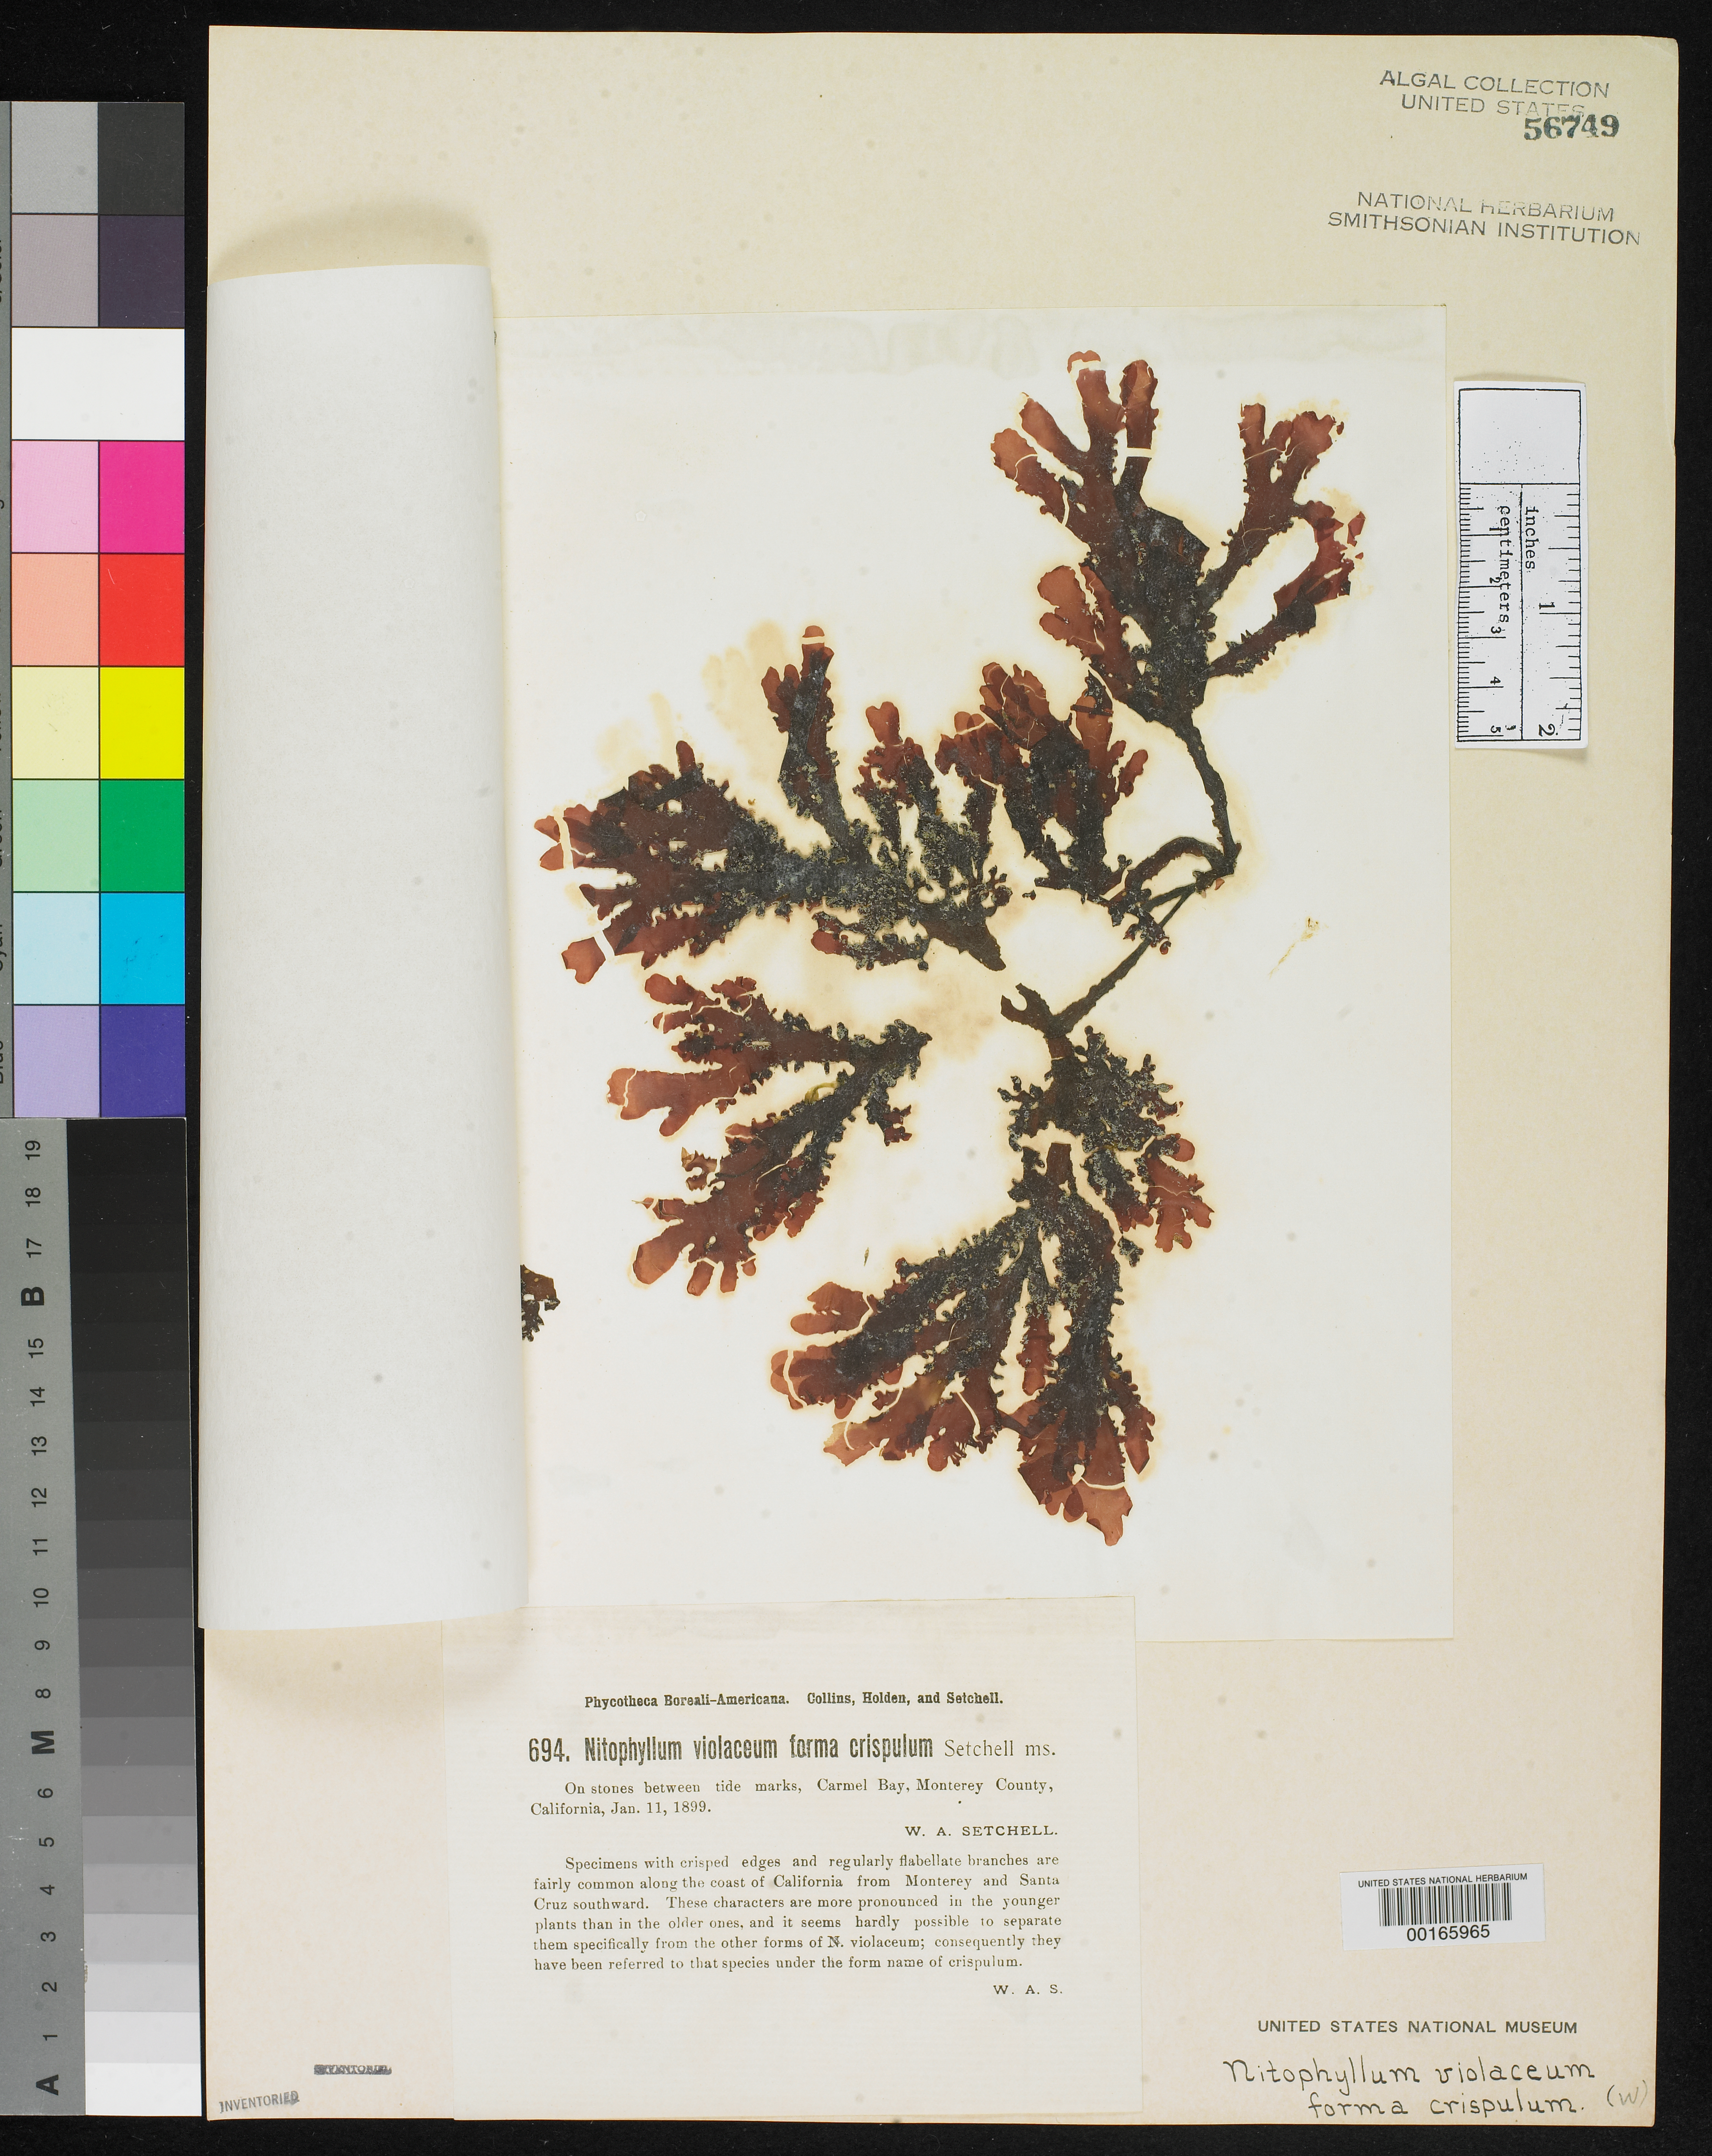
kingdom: Plantae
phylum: Rhodophyta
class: Florideophyceae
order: Ceramiales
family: Delesseriaceae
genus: Nitophyllum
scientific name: Nitophyllum violaceum f. crispulum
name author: Setch. in Collins et al.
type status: Isotype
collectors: W. Setchell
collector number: PB-A 694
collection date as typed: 11 Jan 1899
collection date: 1899-01-11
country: United States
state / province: California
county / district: Monterey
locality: Carmel Bay.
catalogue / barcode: US 56749